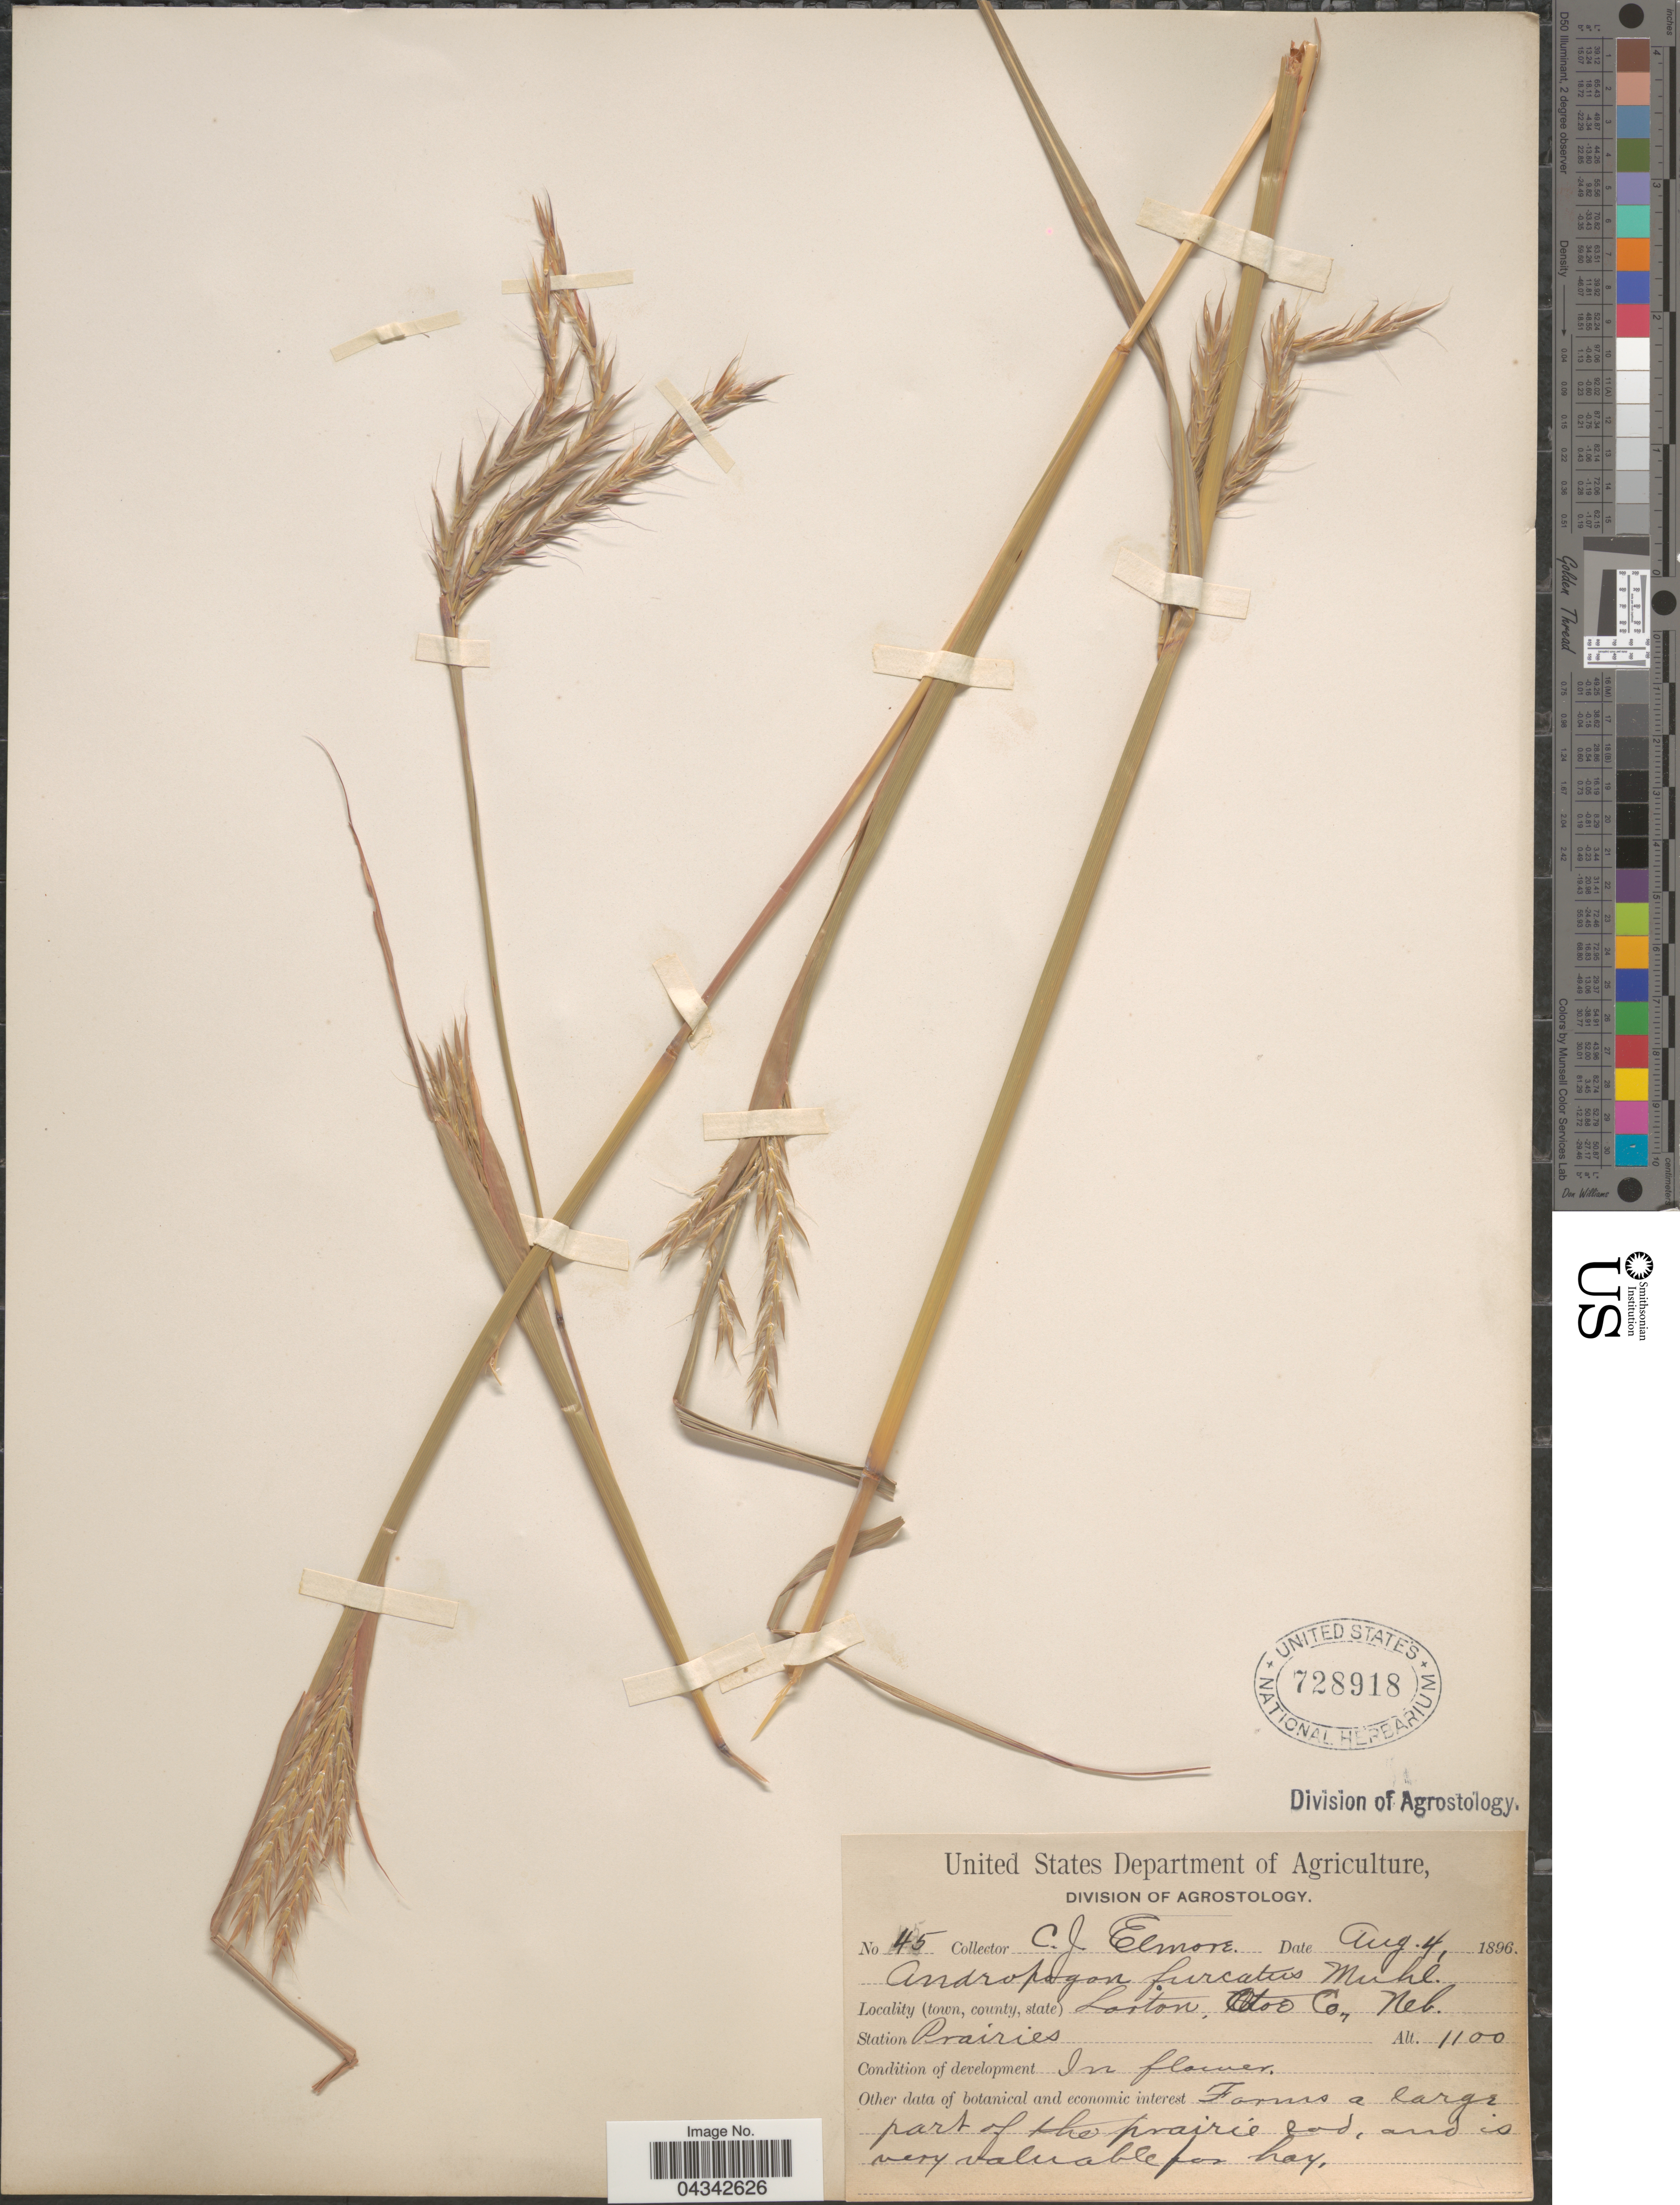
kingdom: Plantae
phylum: Tracheophyta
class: Liliopsida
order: Poales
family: Poaceae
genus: Andropogon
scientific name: Andropogon gerardii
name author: Vitman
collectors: C. Elmore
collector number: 45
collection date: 1896-08-04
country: United States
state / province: Nebraska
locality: Lorton, Otoe Co. Station Prairies.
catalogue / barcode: US 728918